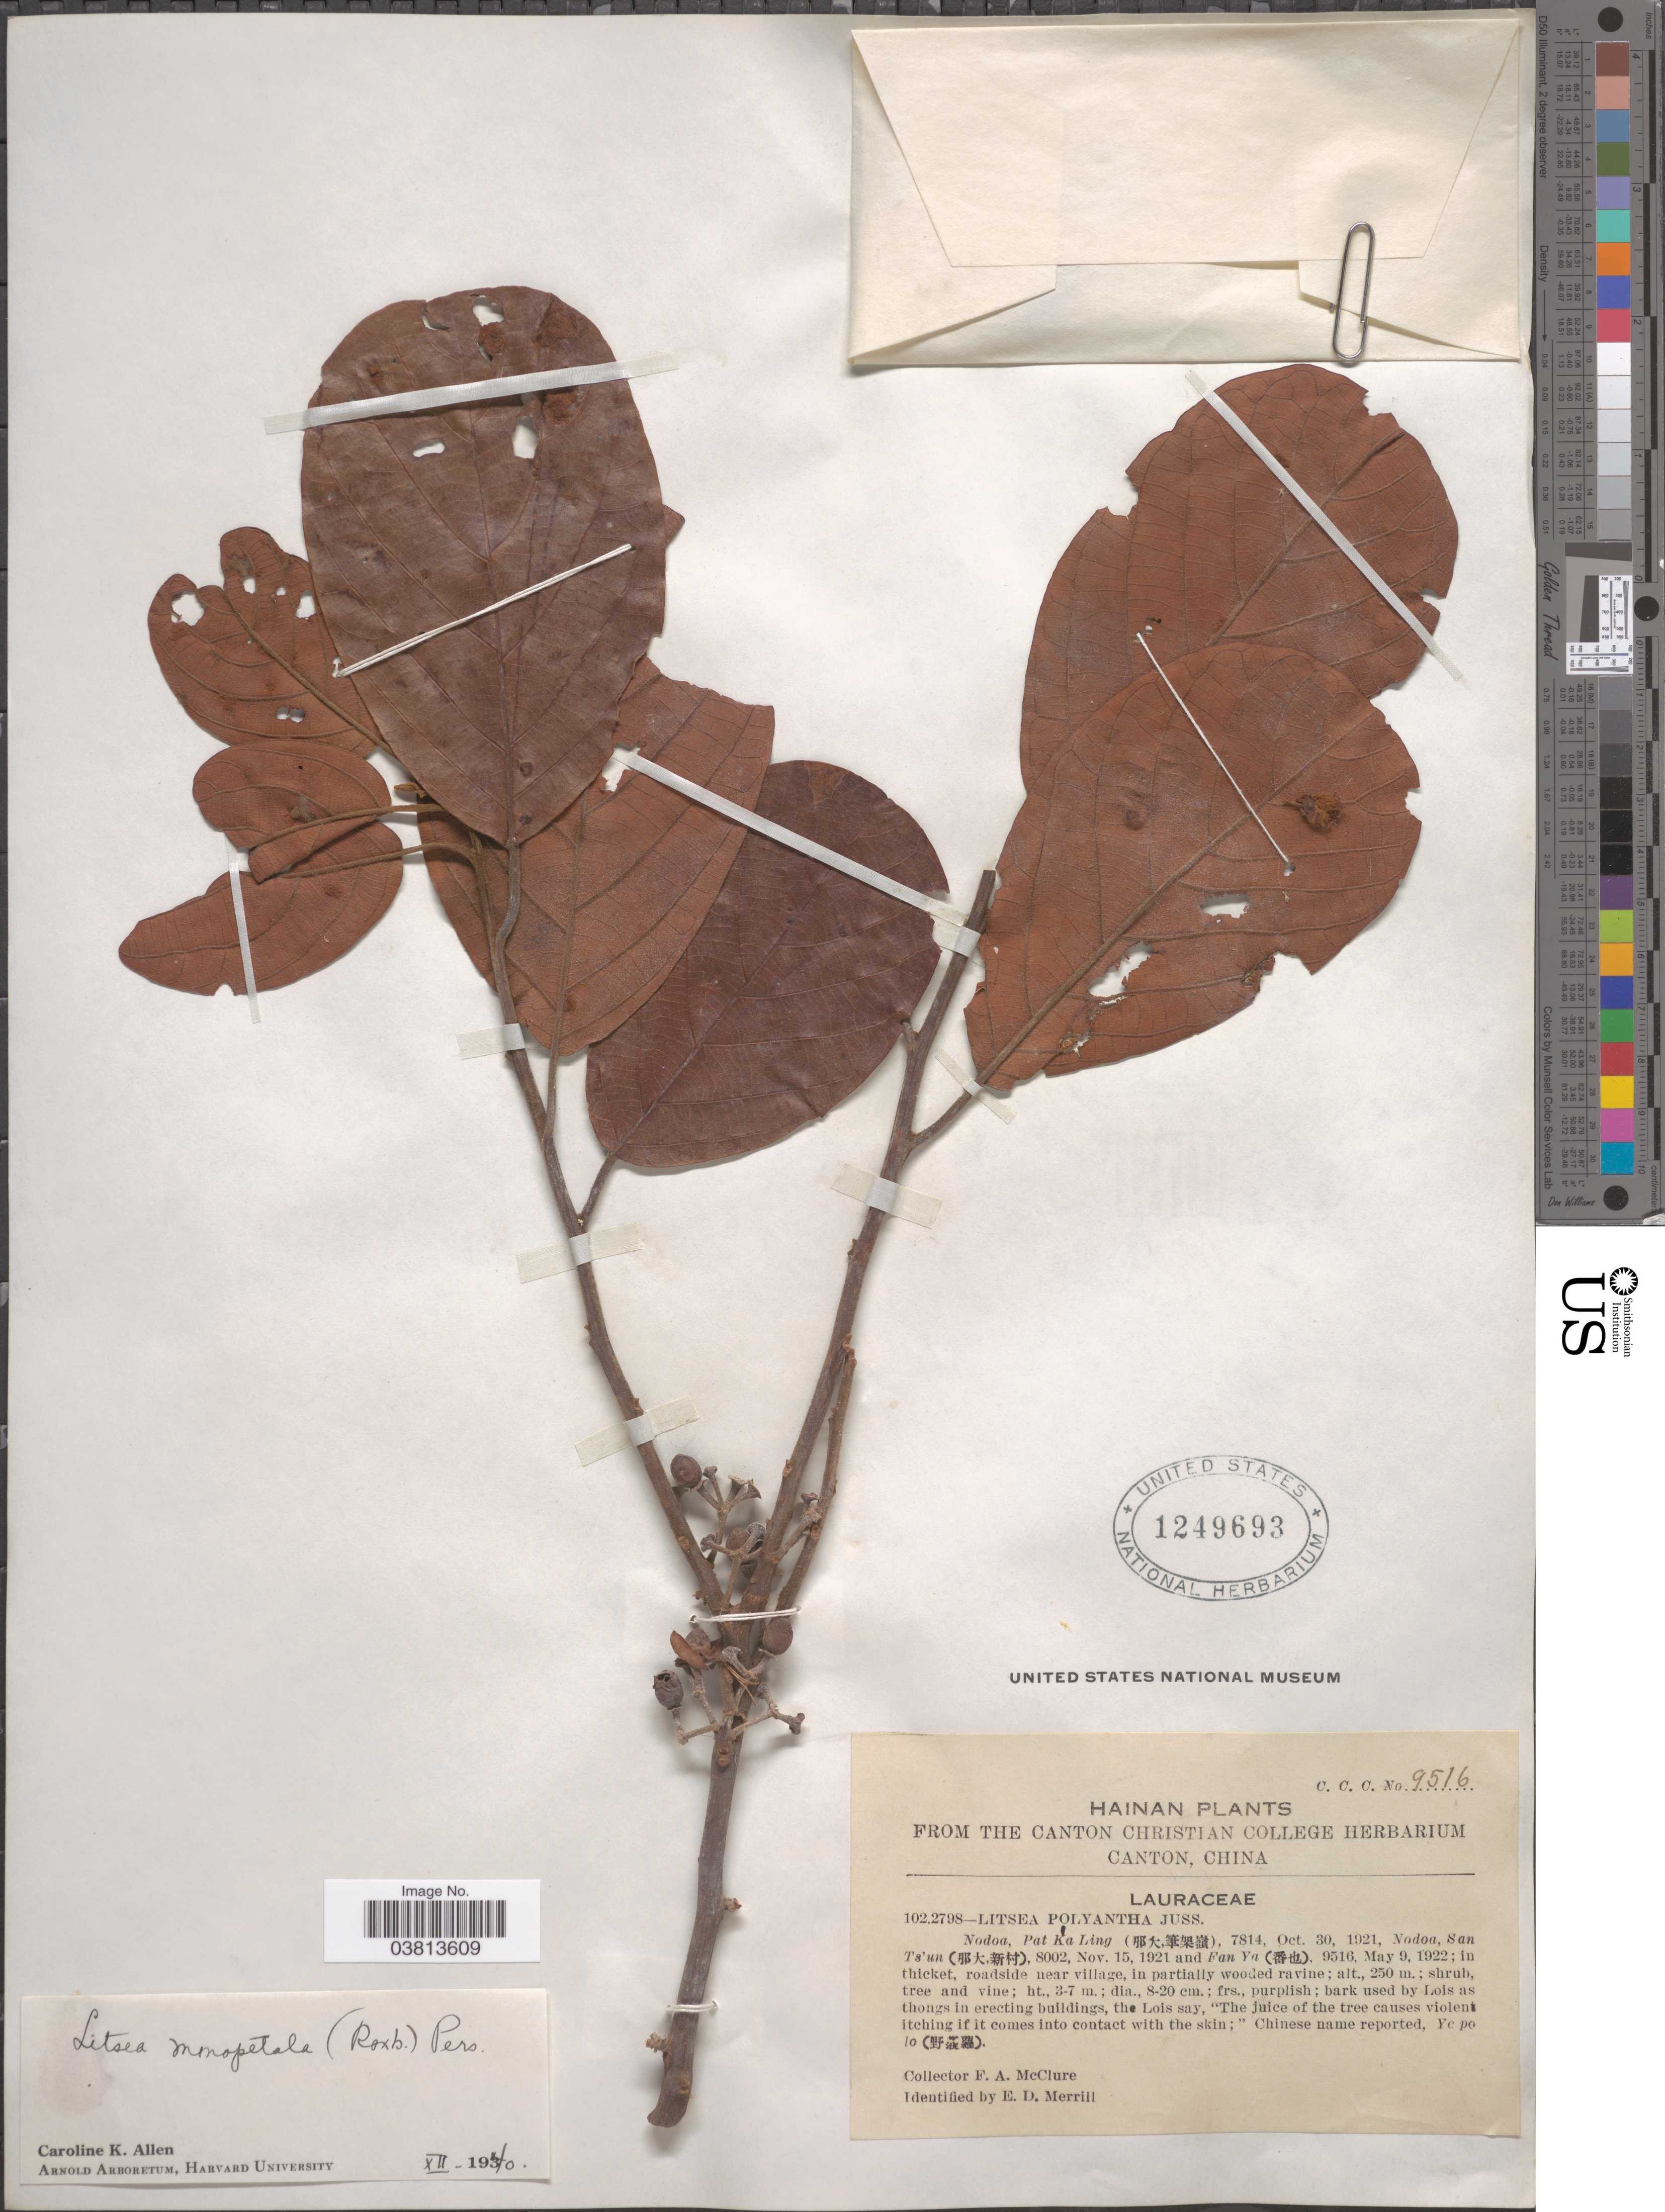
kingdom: Plantae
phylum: Tracheophyta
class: Magnoliopsida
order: Laurales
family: Lauraceae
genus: Litsea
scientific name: Litsea monopetala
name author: (Roxb.) Pers.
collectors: F. A. McClure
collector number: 9516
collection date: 1922-05-09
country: China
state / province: Hainan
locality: Fan Ya (X). In thicket, roadside near village, in partially wooded ravine.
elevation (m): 250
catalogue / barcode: US 1249693